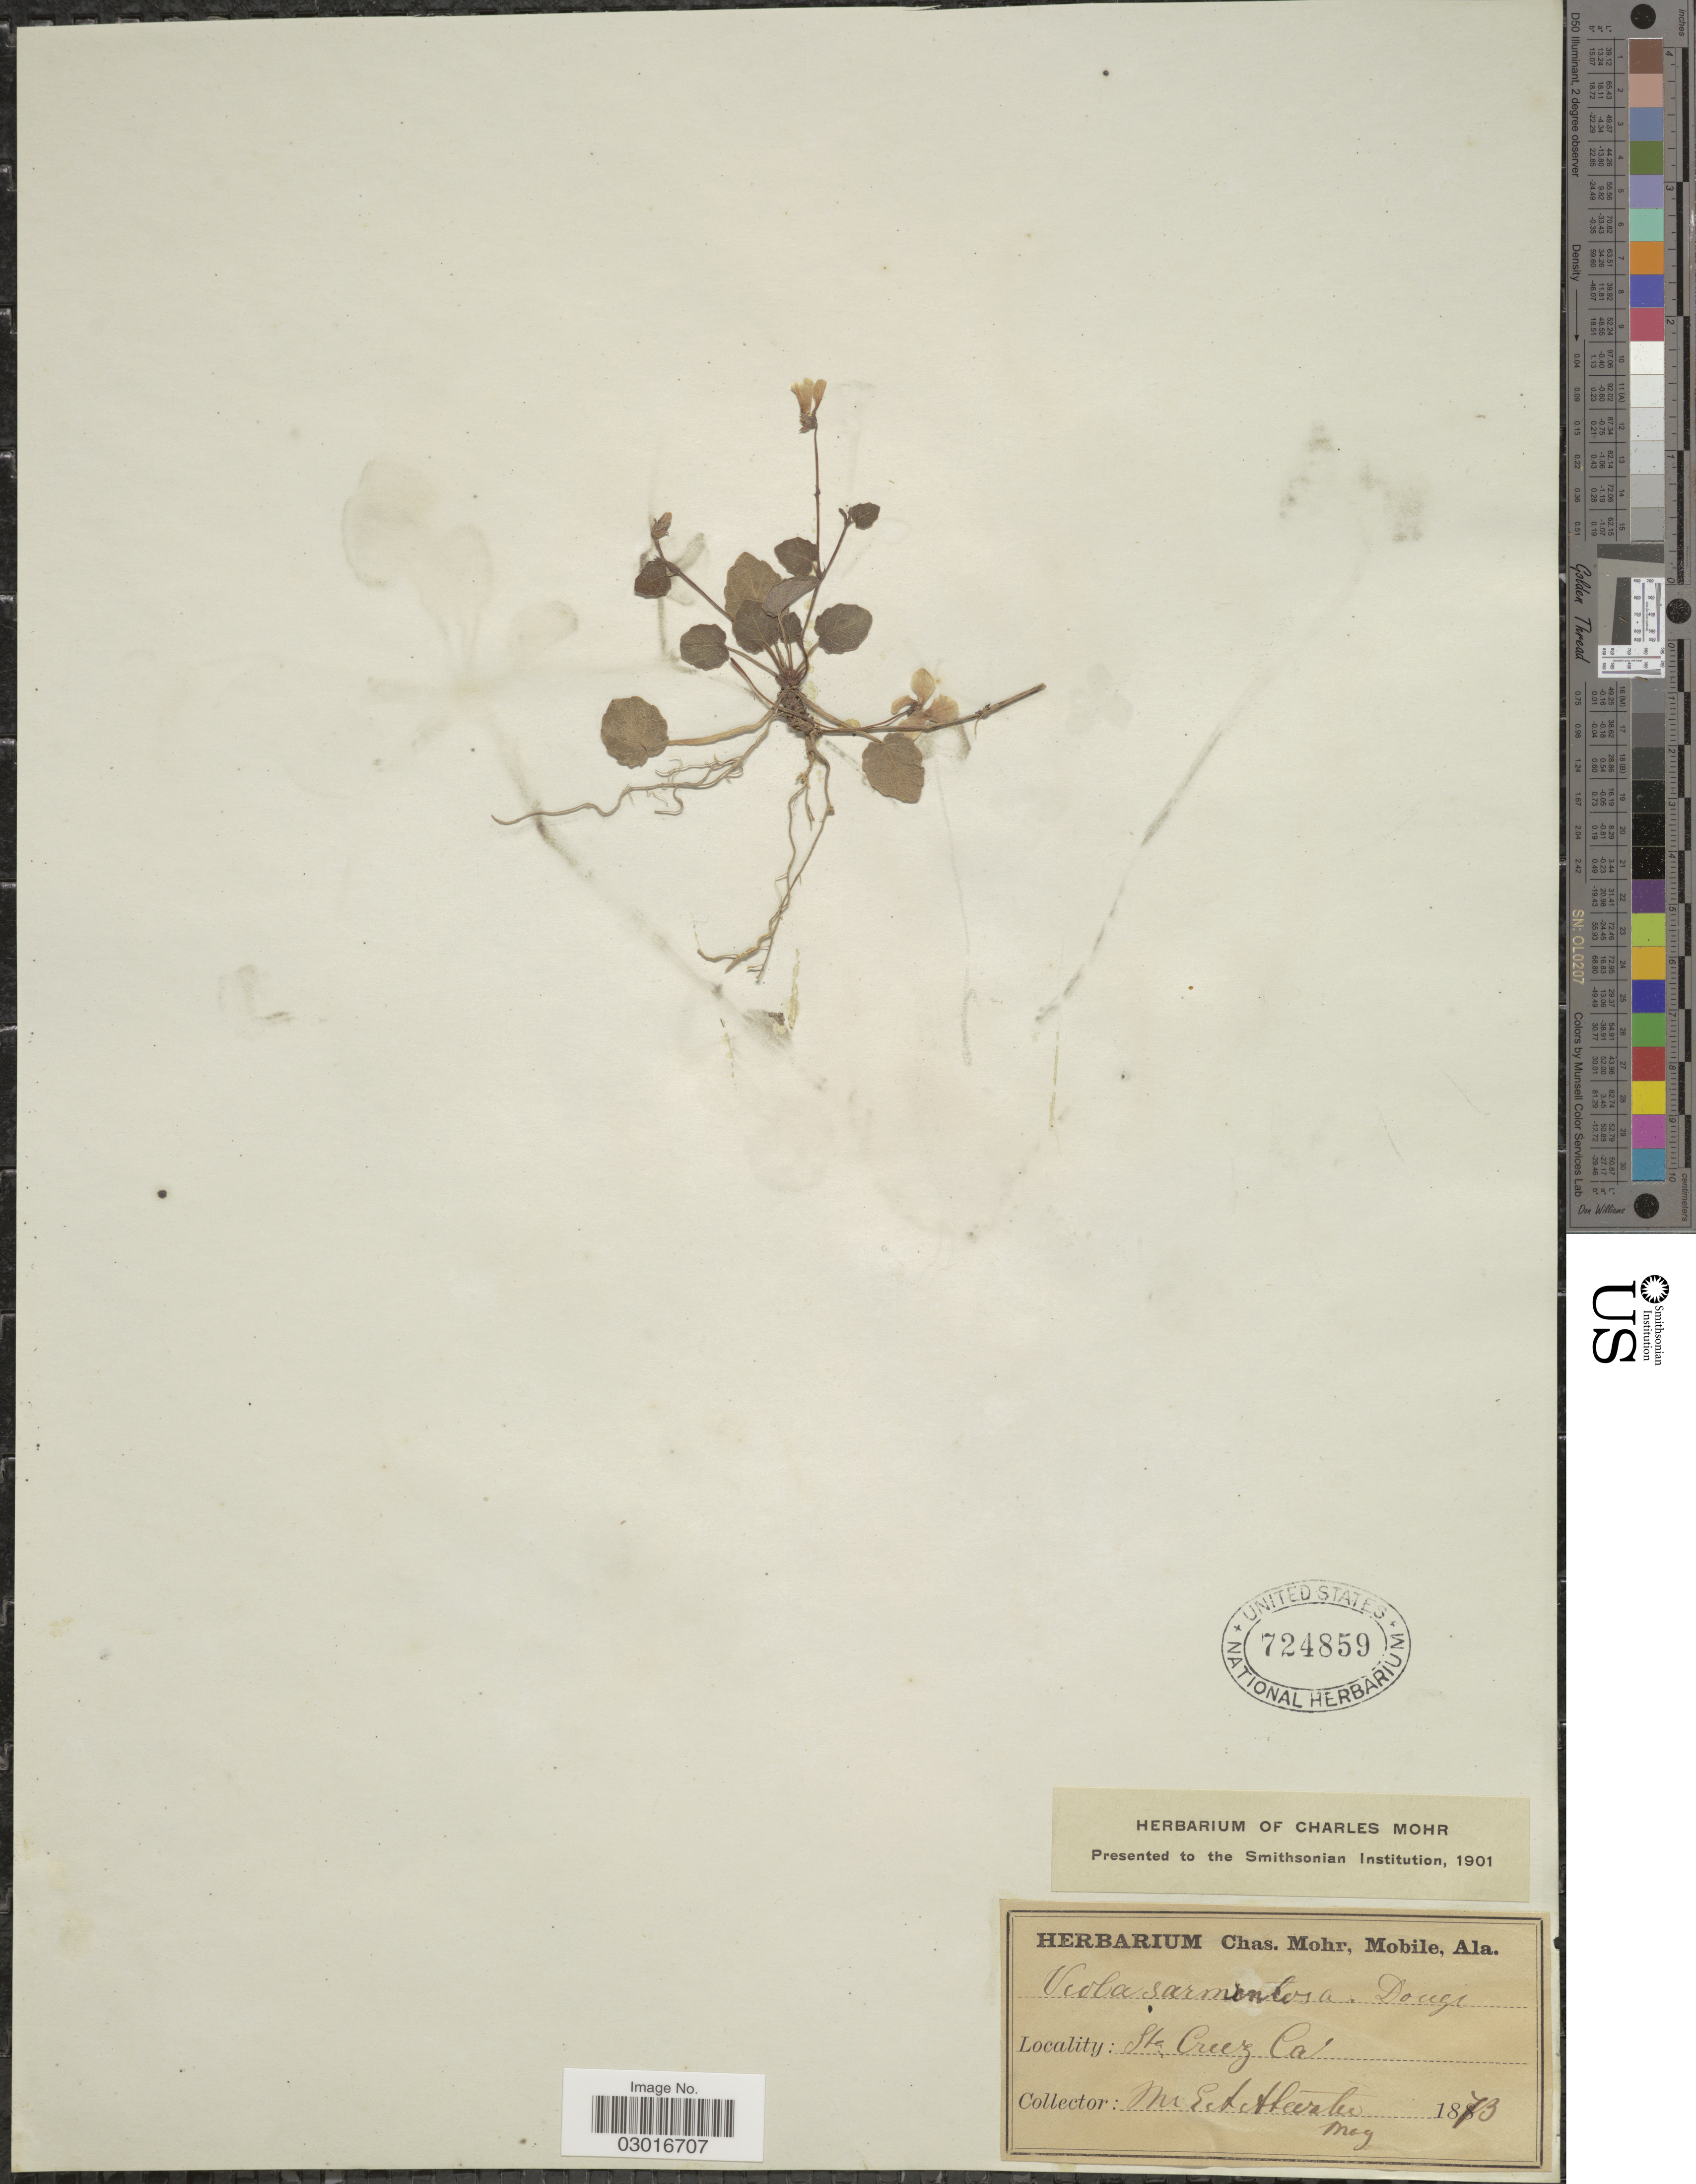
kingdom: Plantae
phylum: Tracheophyta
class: Magnoliopsida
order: Malpighiales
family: Violaceae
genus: Viola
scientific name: Viola sempervirens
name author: Greene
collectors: E. Alewale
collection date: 1873-05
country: United States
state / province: California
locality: Sta. Cruz.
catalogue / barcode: US 724859